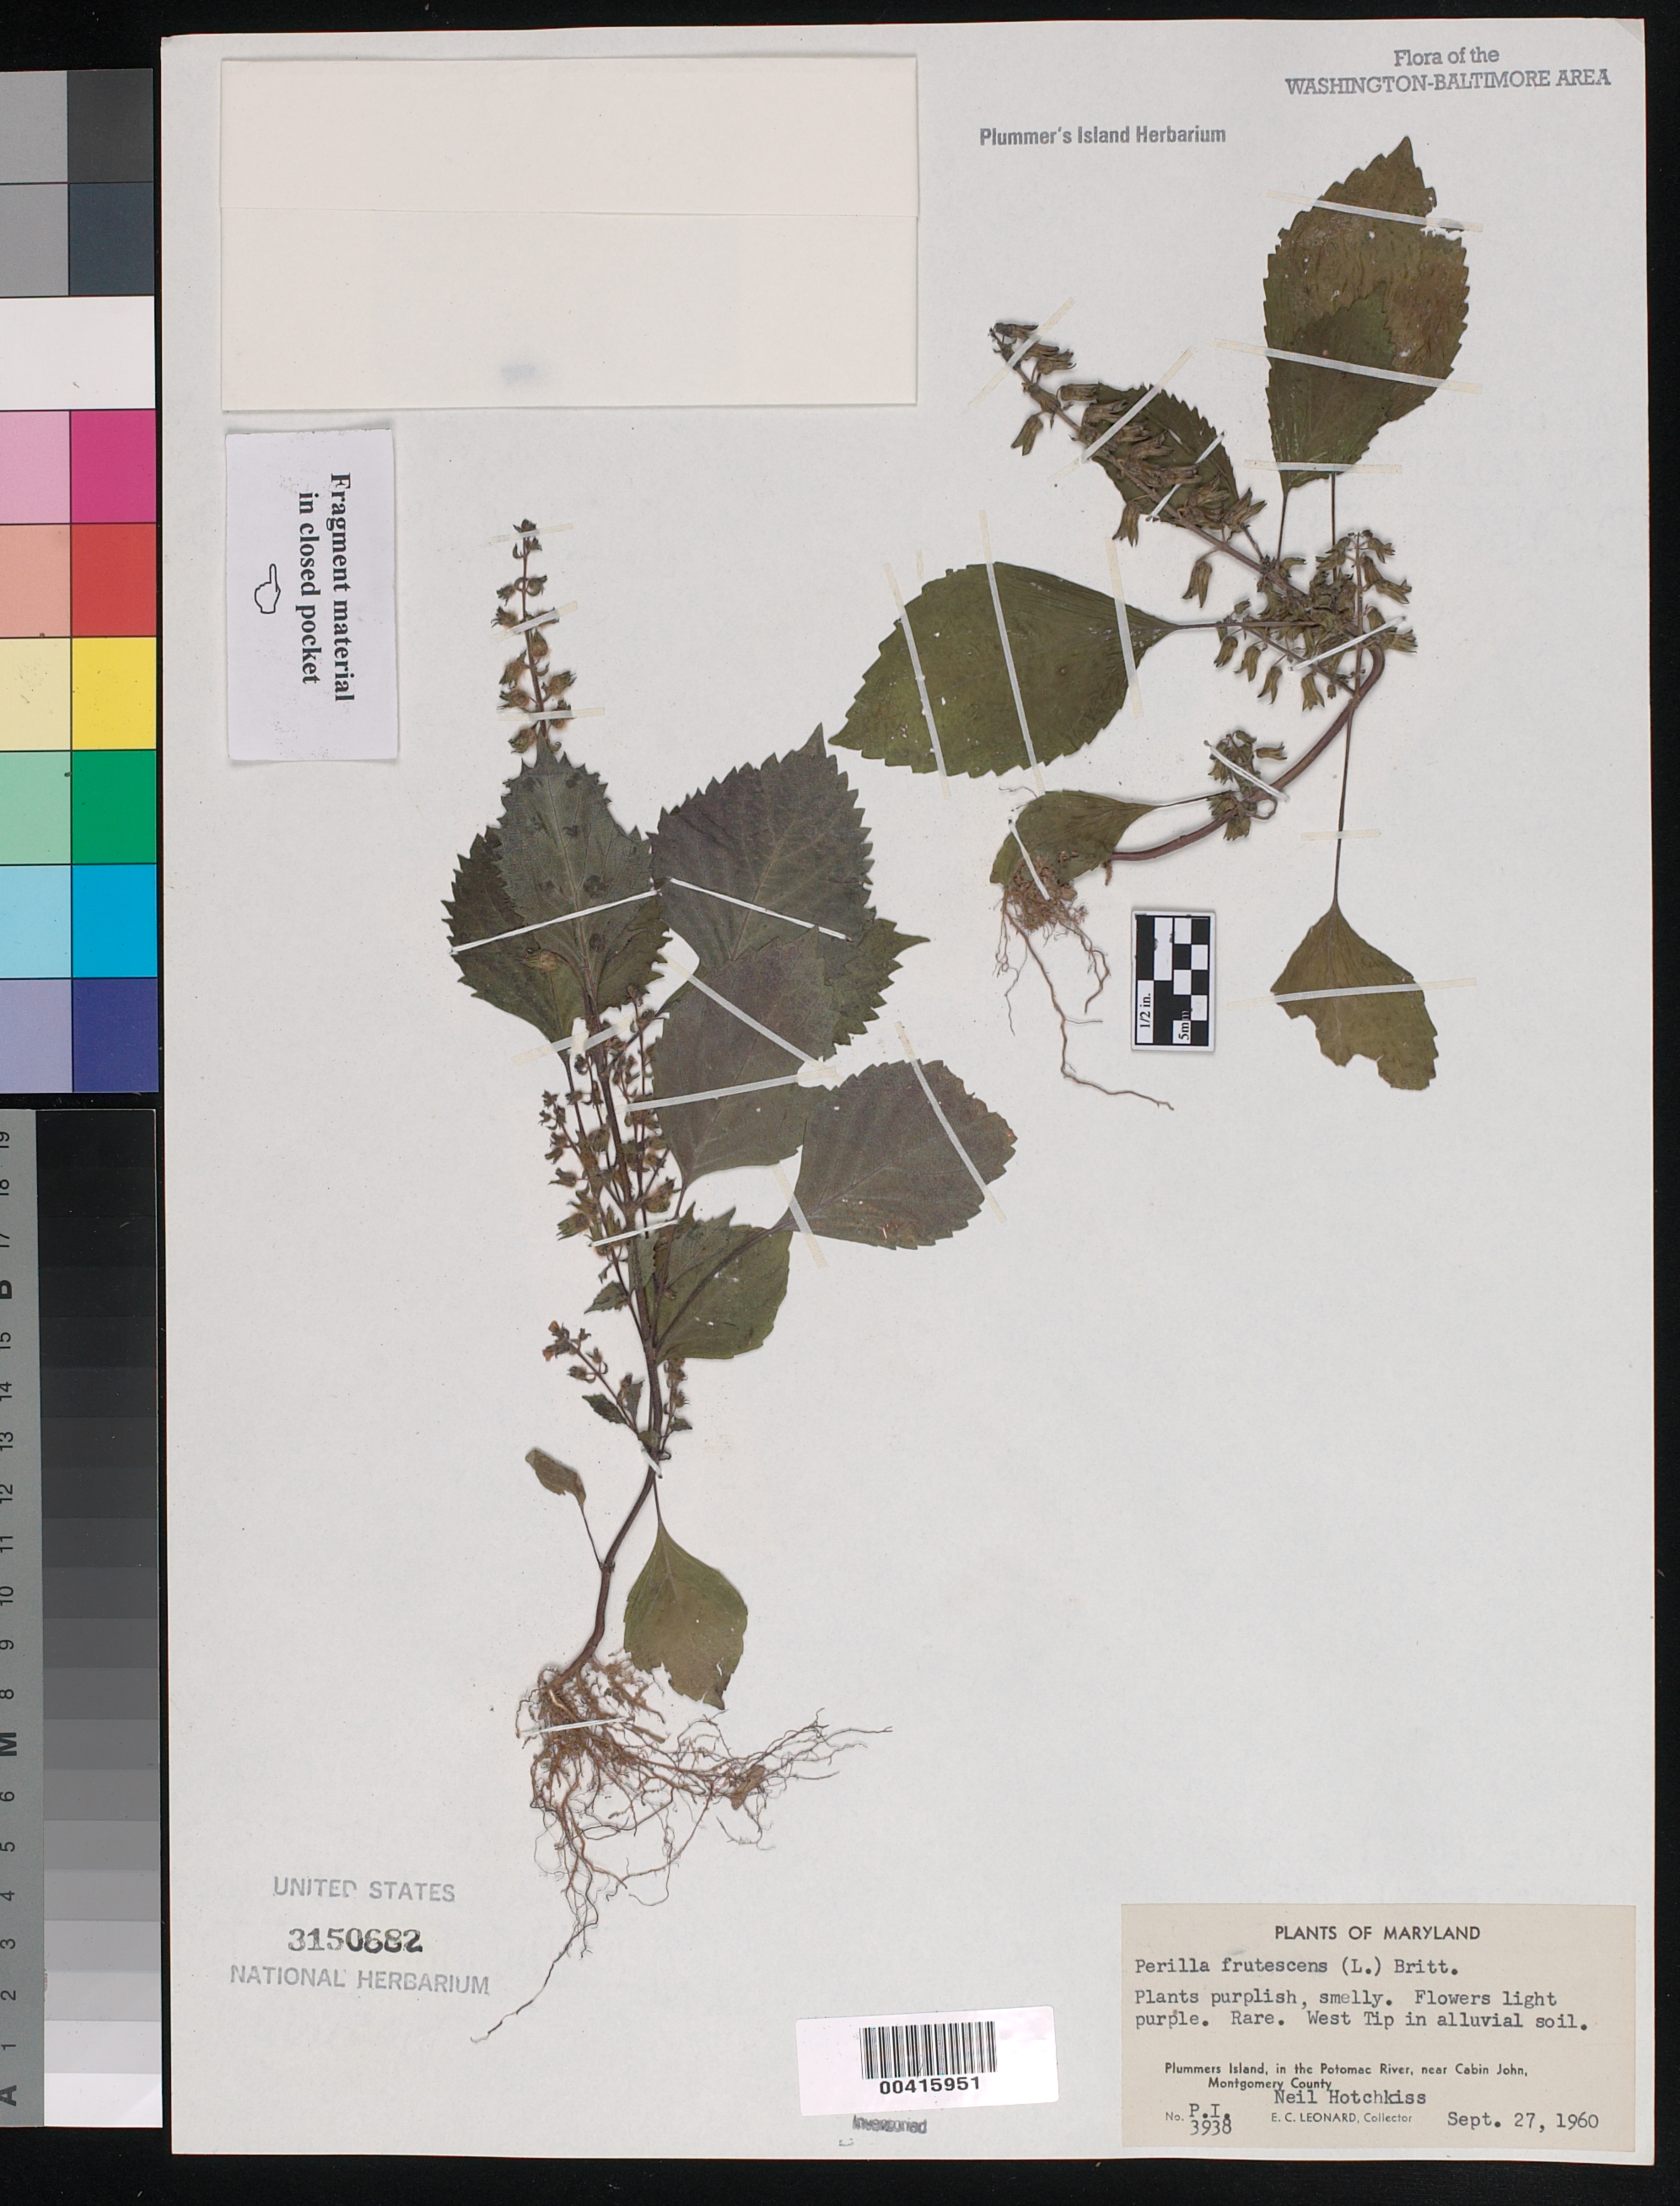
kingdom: Plantae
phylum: Tracheophyta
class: Magnoliopsida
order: Lamiales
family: Lamiaceae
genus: Perilla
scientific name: Perilla frutescens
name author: (L.) Britton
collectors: E. C. Leonard & N. Hotchkiss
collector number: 3938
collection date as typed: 27 Sep 1960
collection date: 1960-09-27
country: United States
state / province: Maryland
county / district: Montgomery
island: Plummers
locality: Plummer's Island; west tip C. & O. Canal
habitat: Alluvial soil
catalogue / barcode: US 3150682